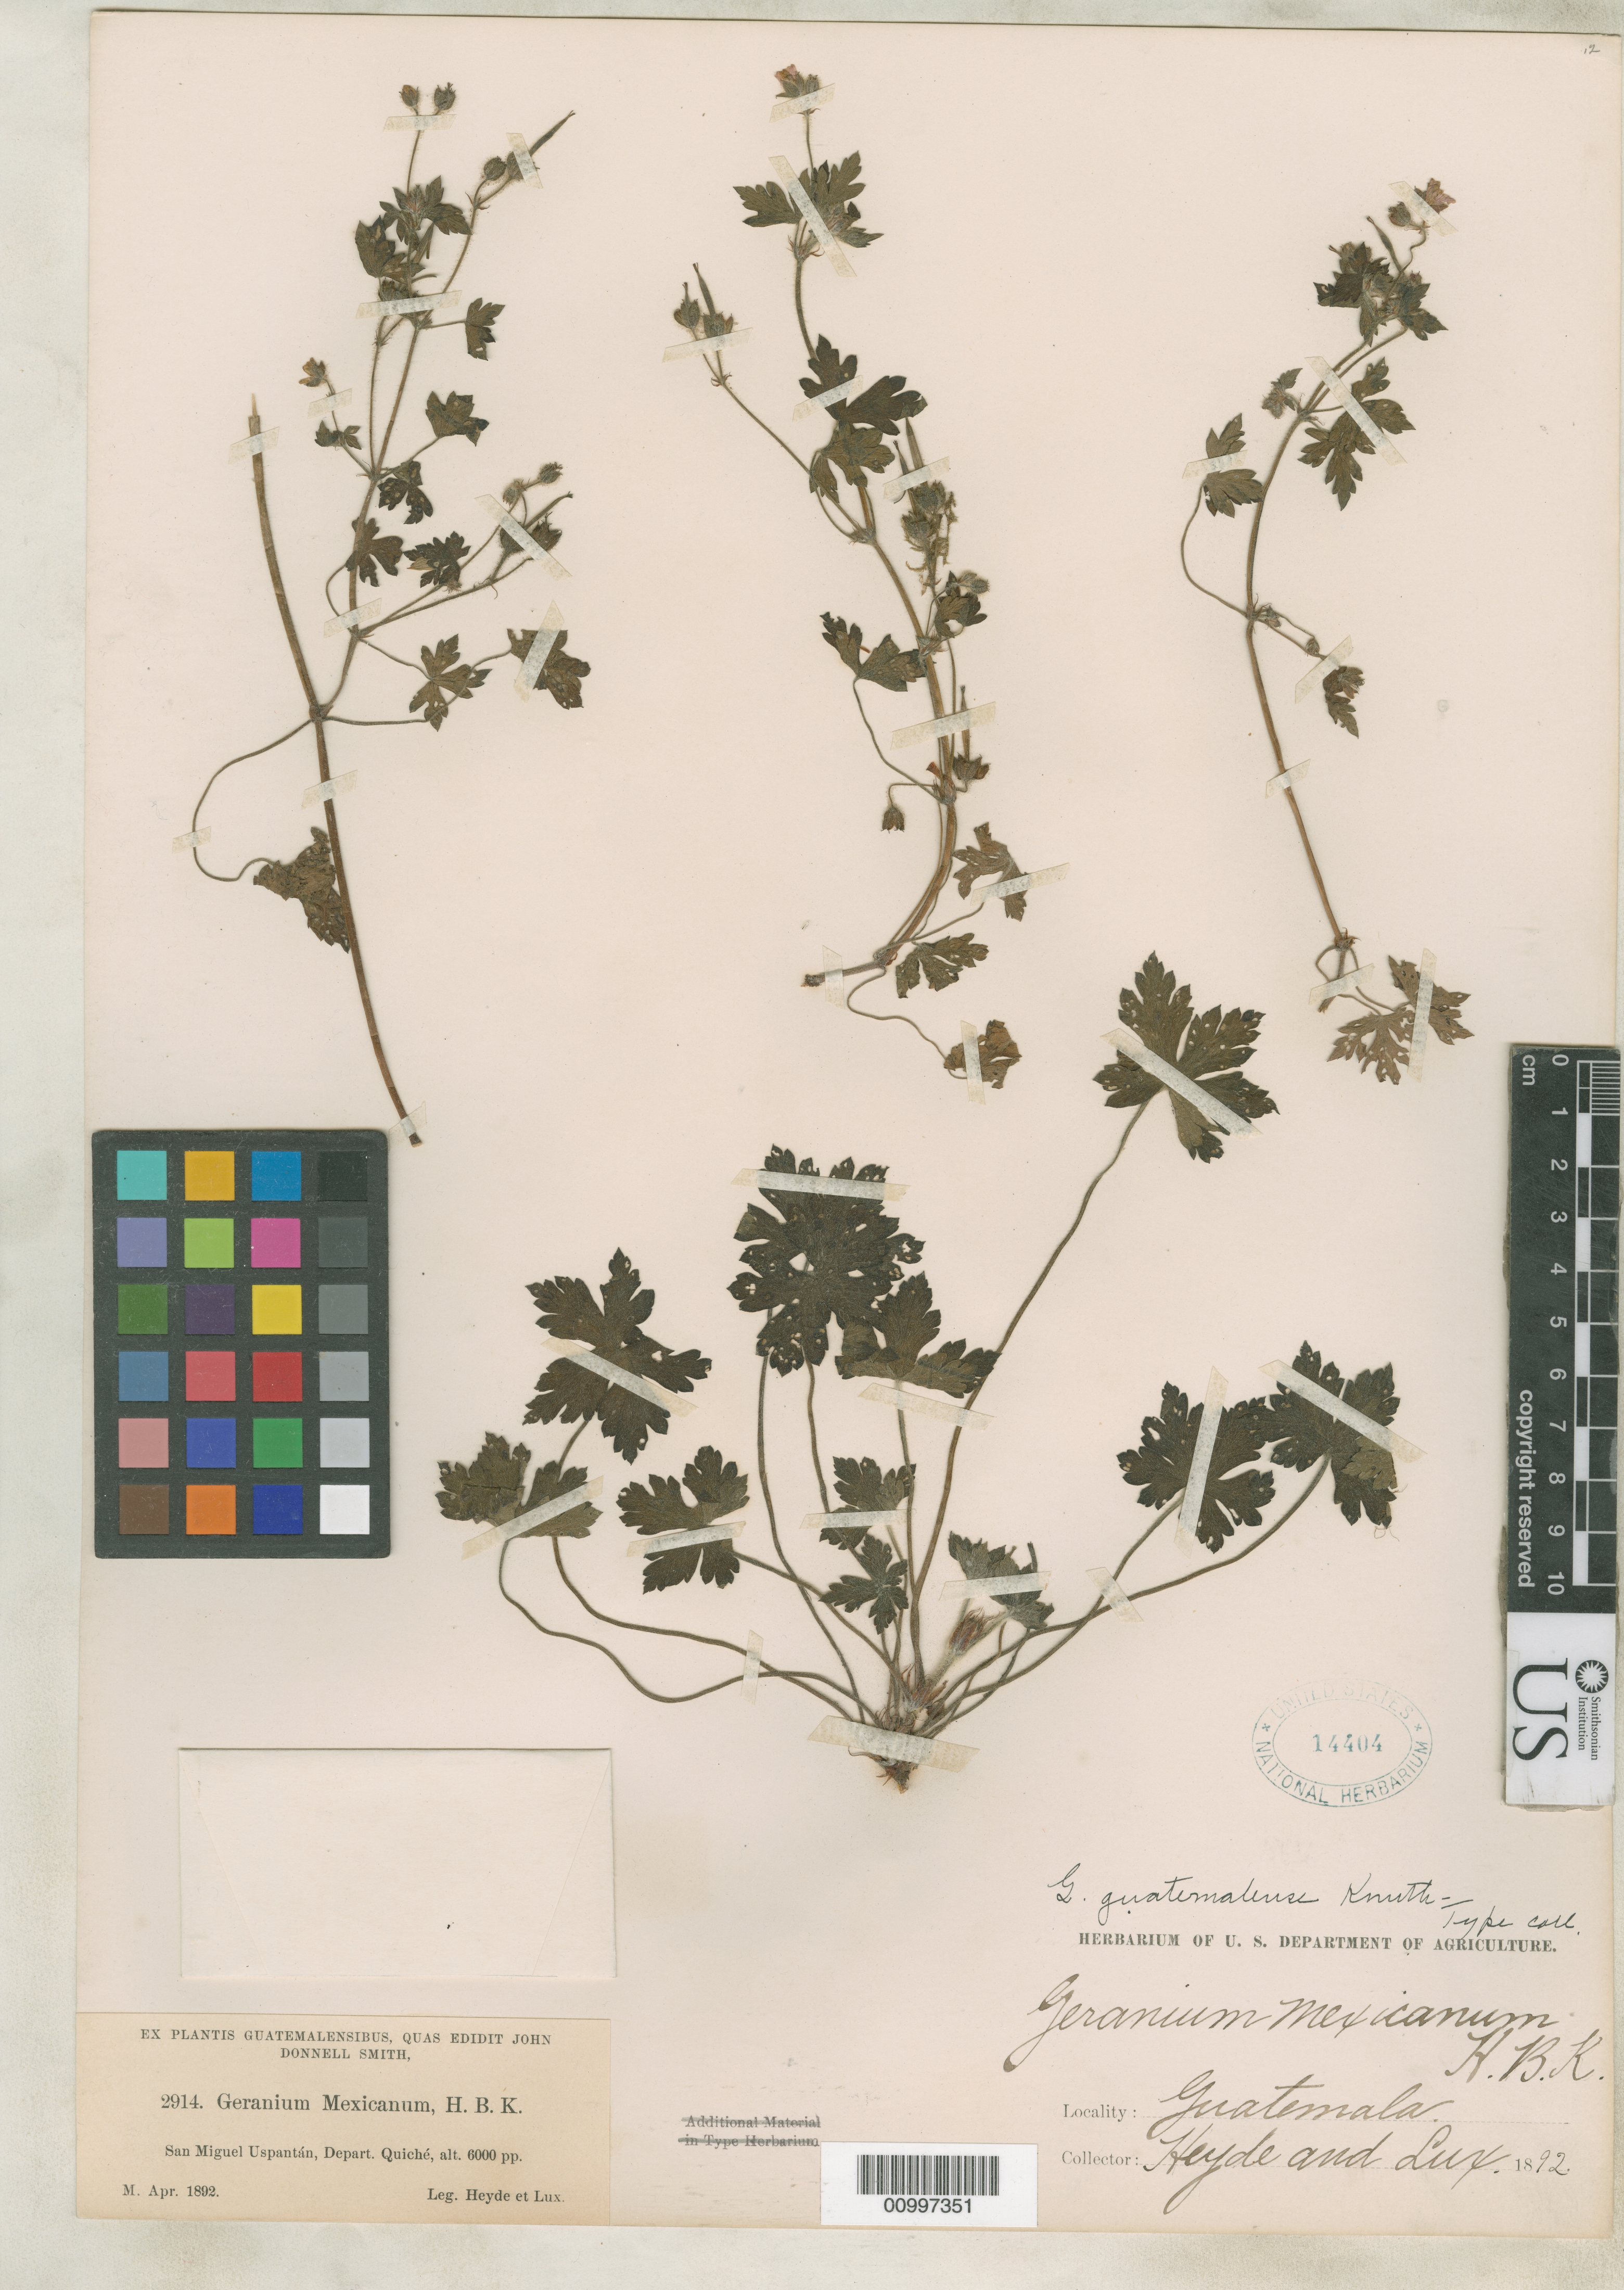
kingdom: Plantae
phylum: Tracheophyta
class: Magnoliopsida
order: Geraniales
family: Geraniaceae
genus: Geranium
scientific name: Geranium guatemalense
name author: R. Knuth in Engl.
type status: Isosyntype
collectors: E. T. Heyde & E. Lux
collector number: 2914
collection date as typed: Apr 1892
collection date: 1892-04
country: Guatemala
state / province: El Quiché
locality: San Miguel Uspantan.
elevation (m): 1829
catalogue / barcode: US 14404